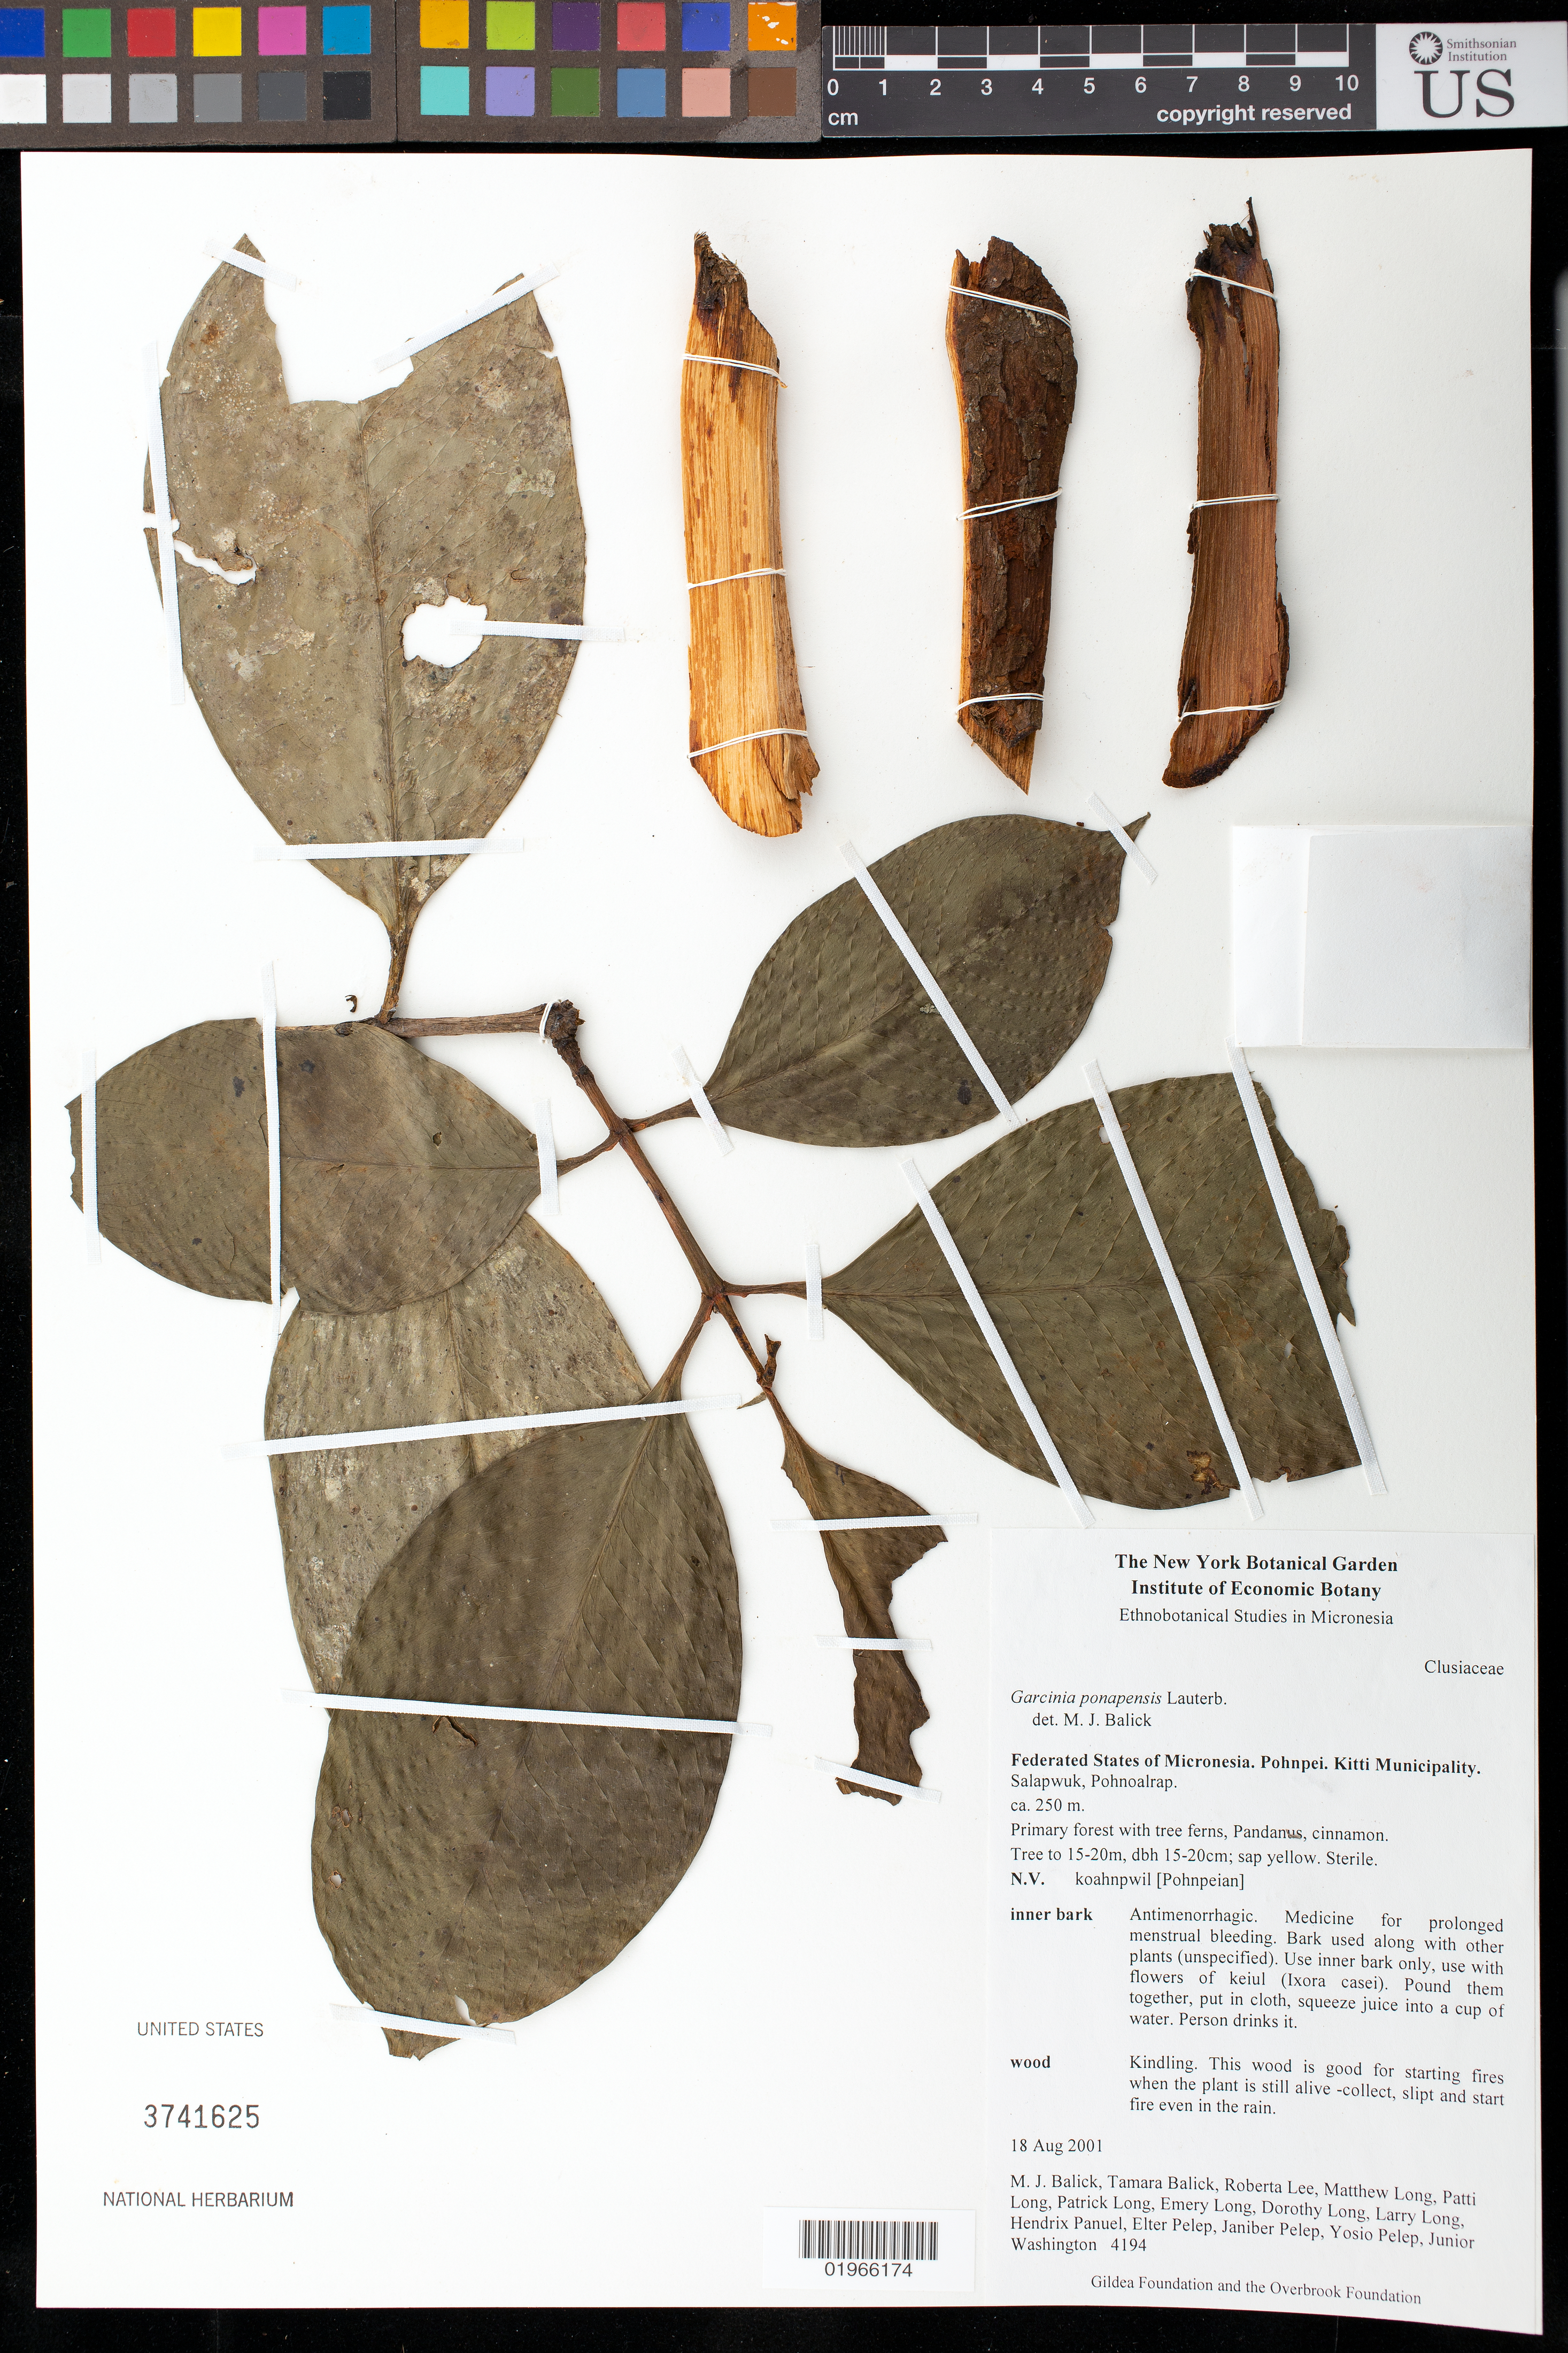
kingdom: Plantae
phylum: Tracheophyta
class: Magnoliopsida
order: Malpighiales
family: Clusiaceae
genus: Garcinia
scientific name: Garcinia ponapensis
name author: Lauterb.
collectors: M. J. Balick, T. Balick, R. Lee, M. Long & et al.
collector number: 4194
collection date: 2001-08-18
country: Micronesia, Federated States of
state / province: Pohnpei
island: Pohnpei [Ponape]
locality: Kitti Municipality. Salapwuk, Pohnoalrap.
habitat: Primary forest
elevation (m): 250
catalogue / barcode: US 3741625